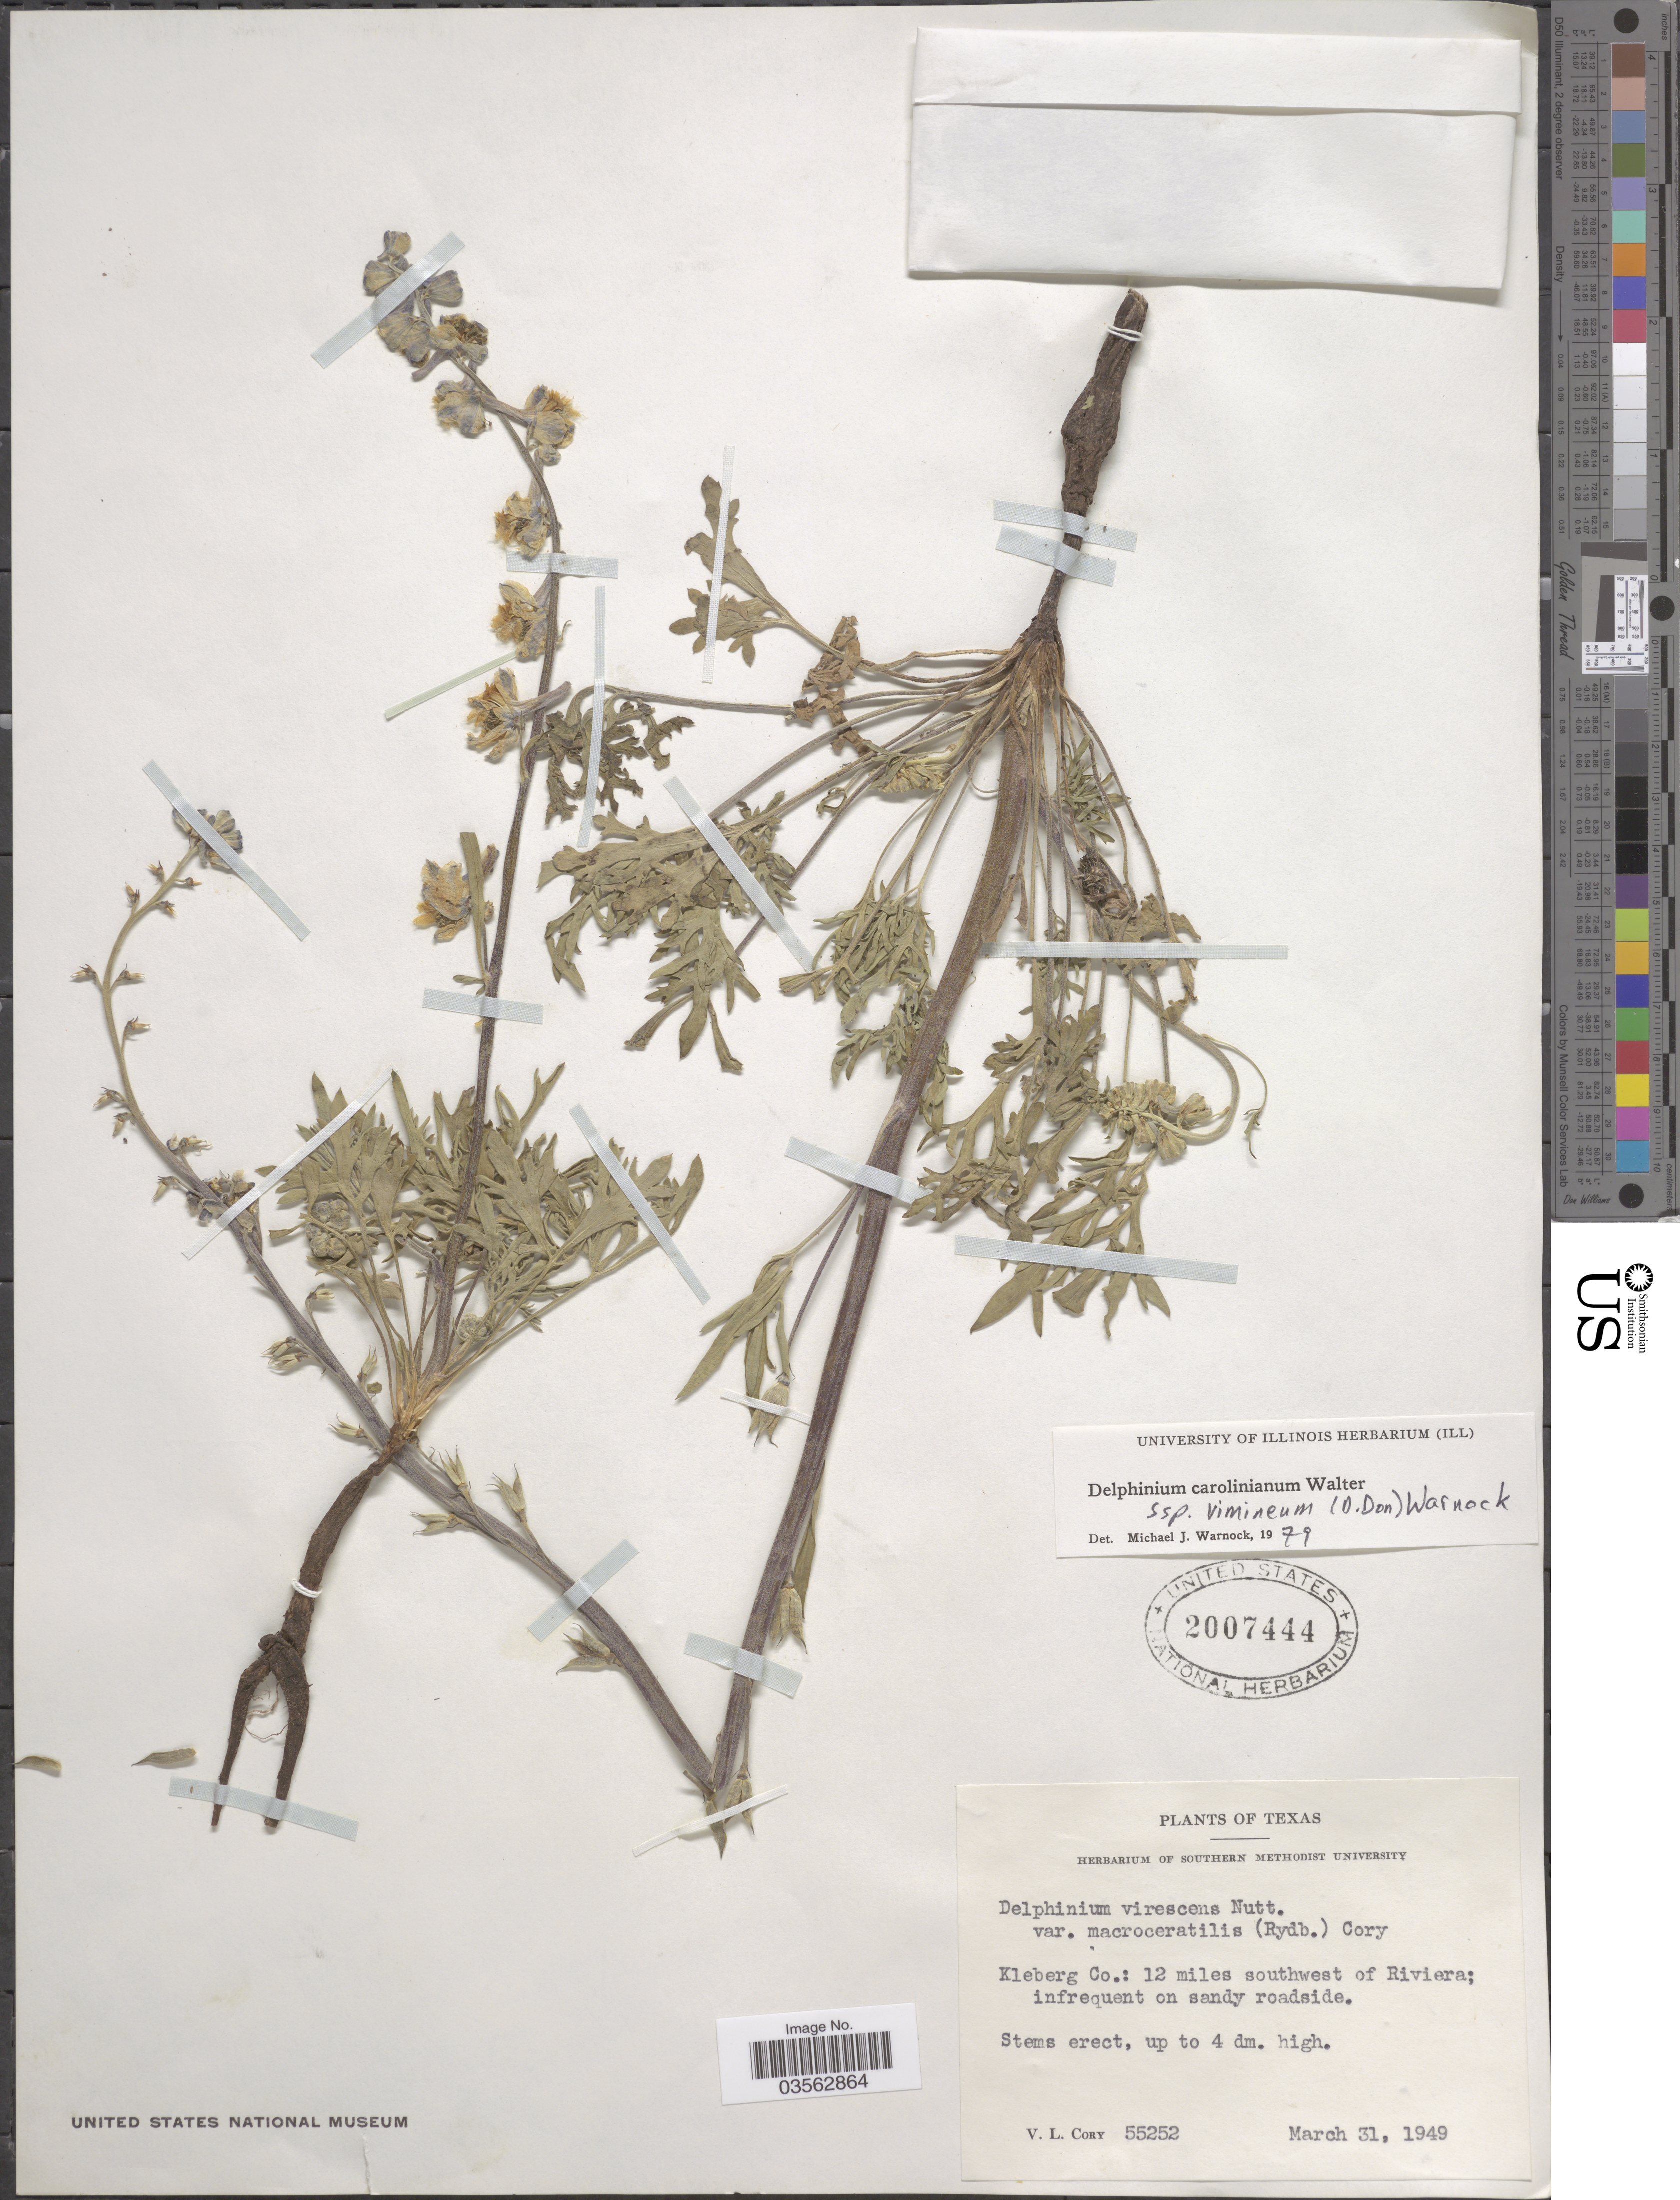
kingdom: Plantae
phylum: Tracheophyta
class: Magnoliopsida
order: Ranunculales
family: Ranunculaceae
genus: Delphinium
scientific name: Delphinium carolinianum subsp. vimineum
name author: Walter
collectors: V. Cory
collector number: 55252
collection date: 1949-03-31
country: United States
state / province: Texas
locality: Kleberg Co.: 12 miles southwest of Riviera; infrequent on sandy roadside.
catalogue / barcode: US 2007444